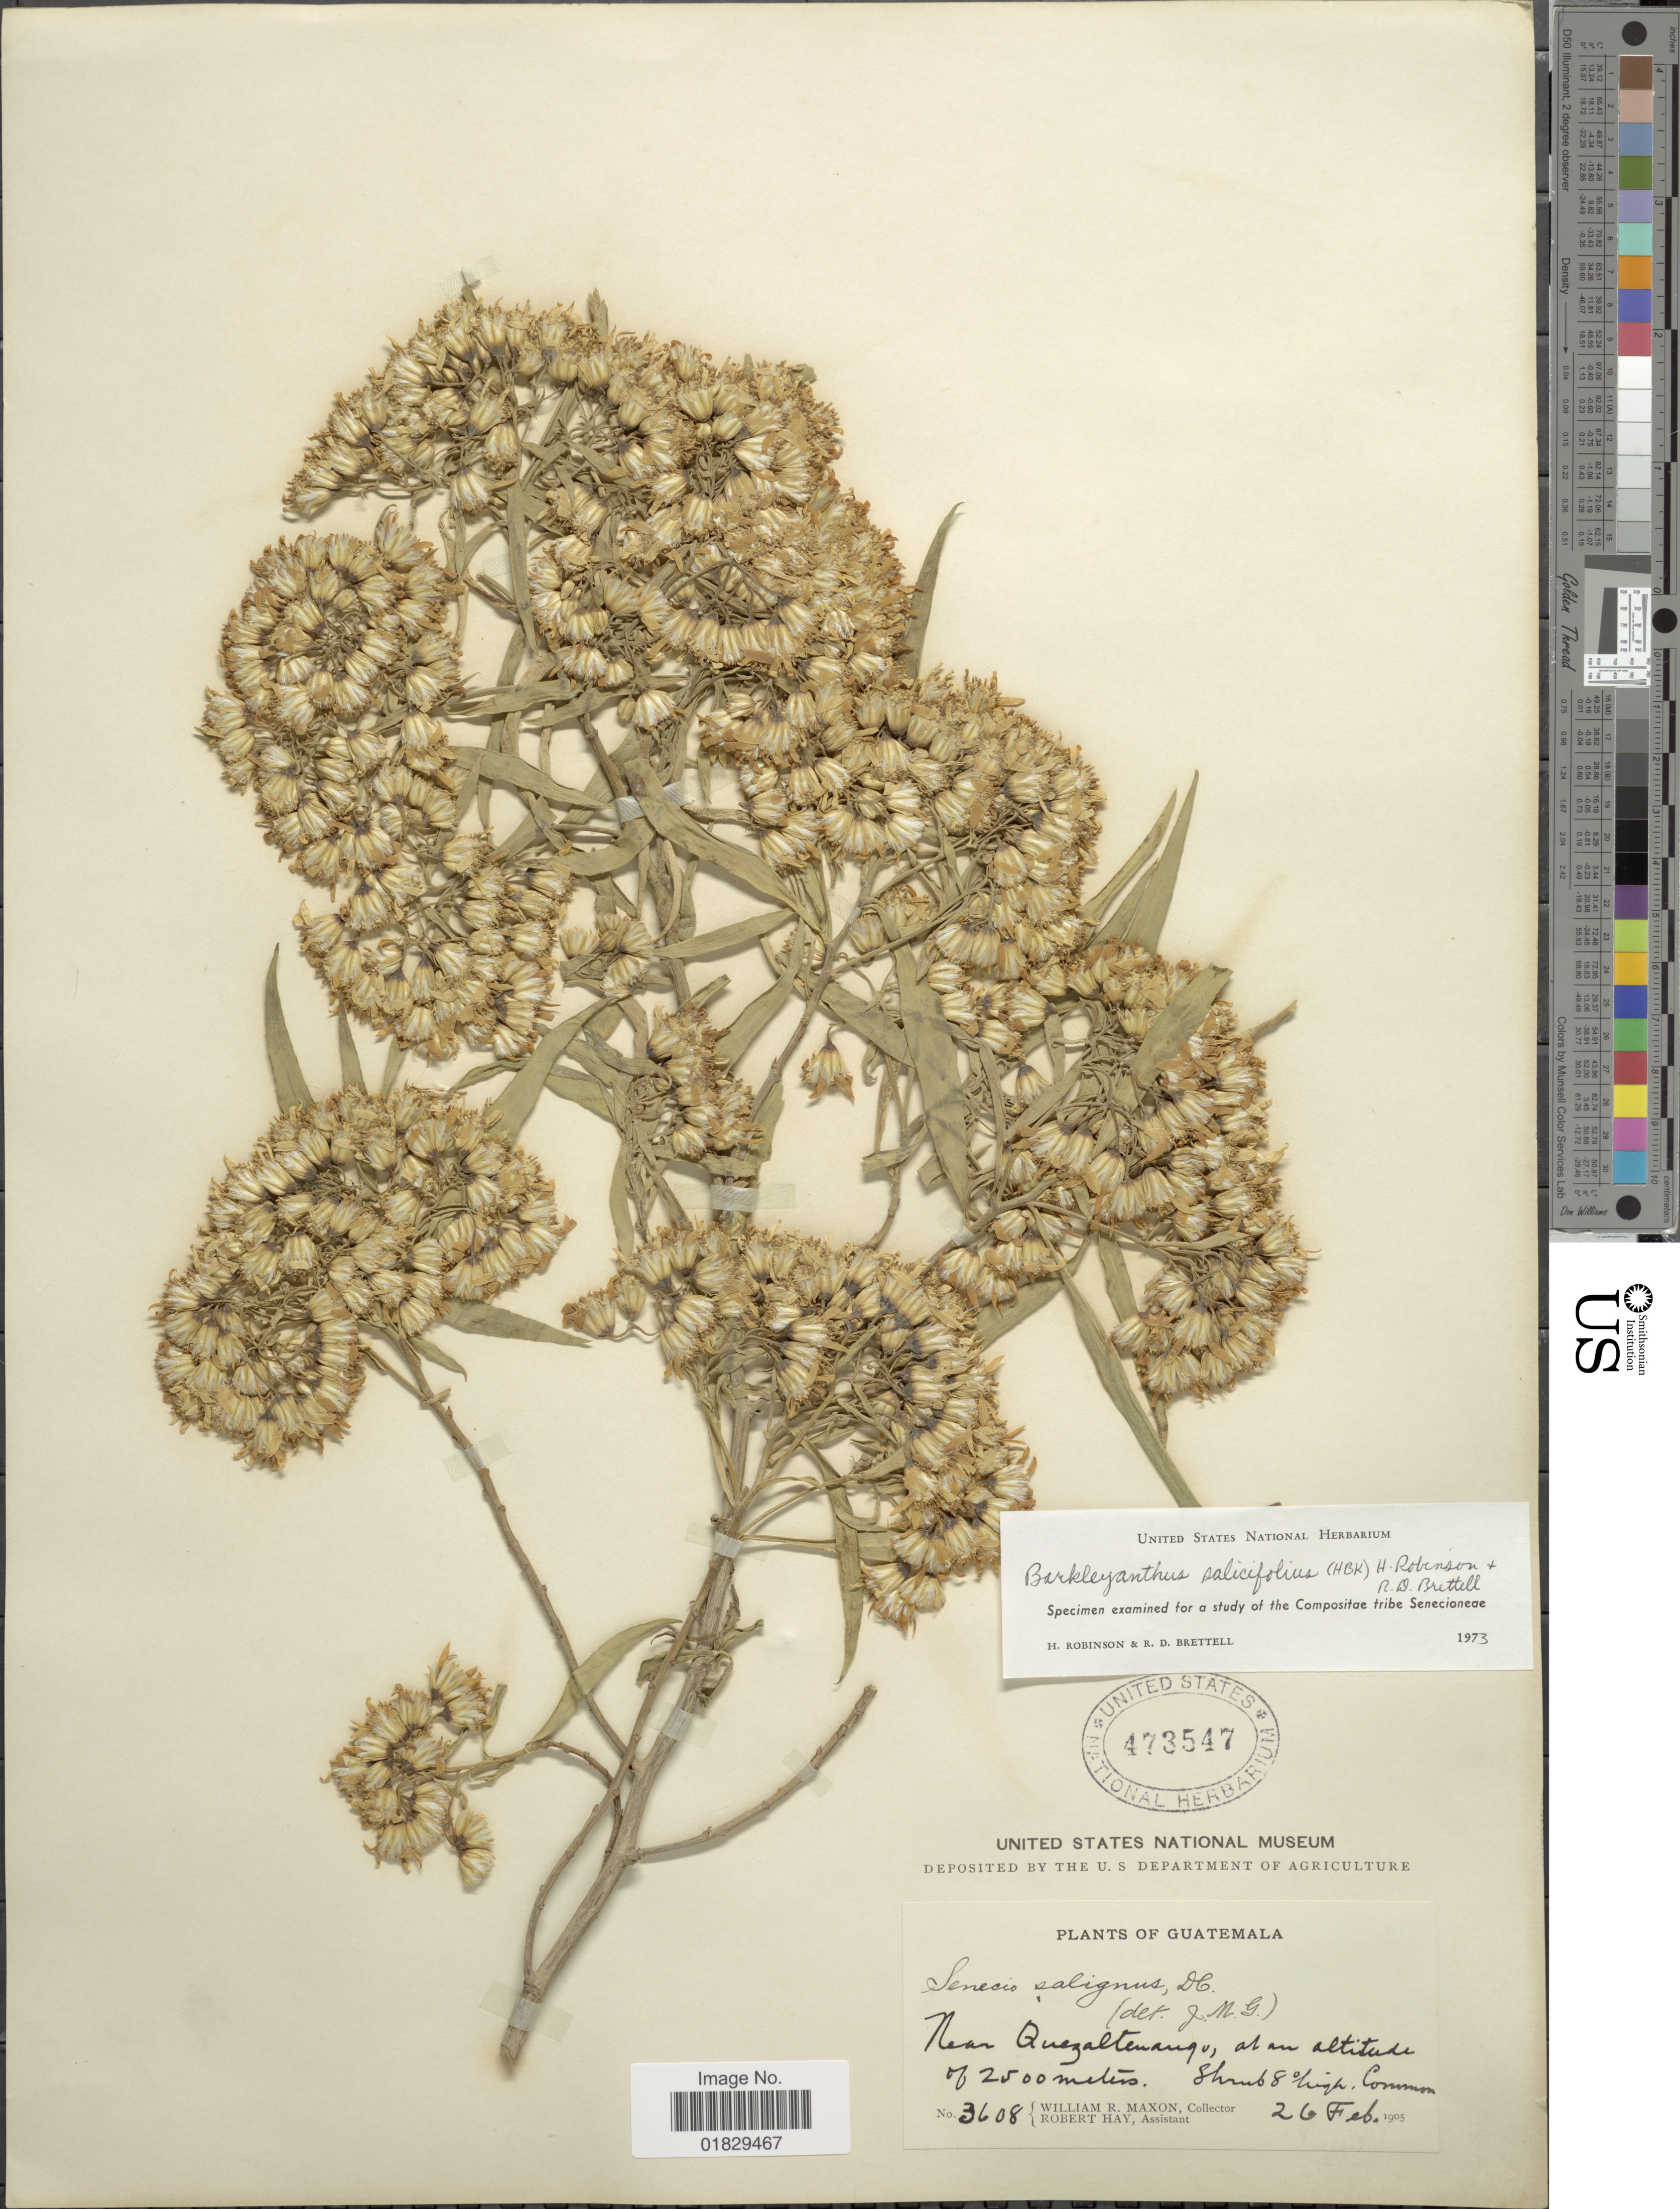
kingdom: Plantae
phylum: Tracheophyta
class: Magnoliopsida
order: Asterales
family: Asteraceae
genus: Barkleyanthus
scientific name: Barkleyanthus salicifolius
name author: (Kunth) H. Rob. & Brettell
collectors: W. R. Maxon & R. Hay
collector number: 3608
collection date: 1905-02-26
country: Guatemala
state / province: Quetzaltenango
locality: Near Quezaltenango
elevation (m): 2500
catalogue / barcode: US 473547